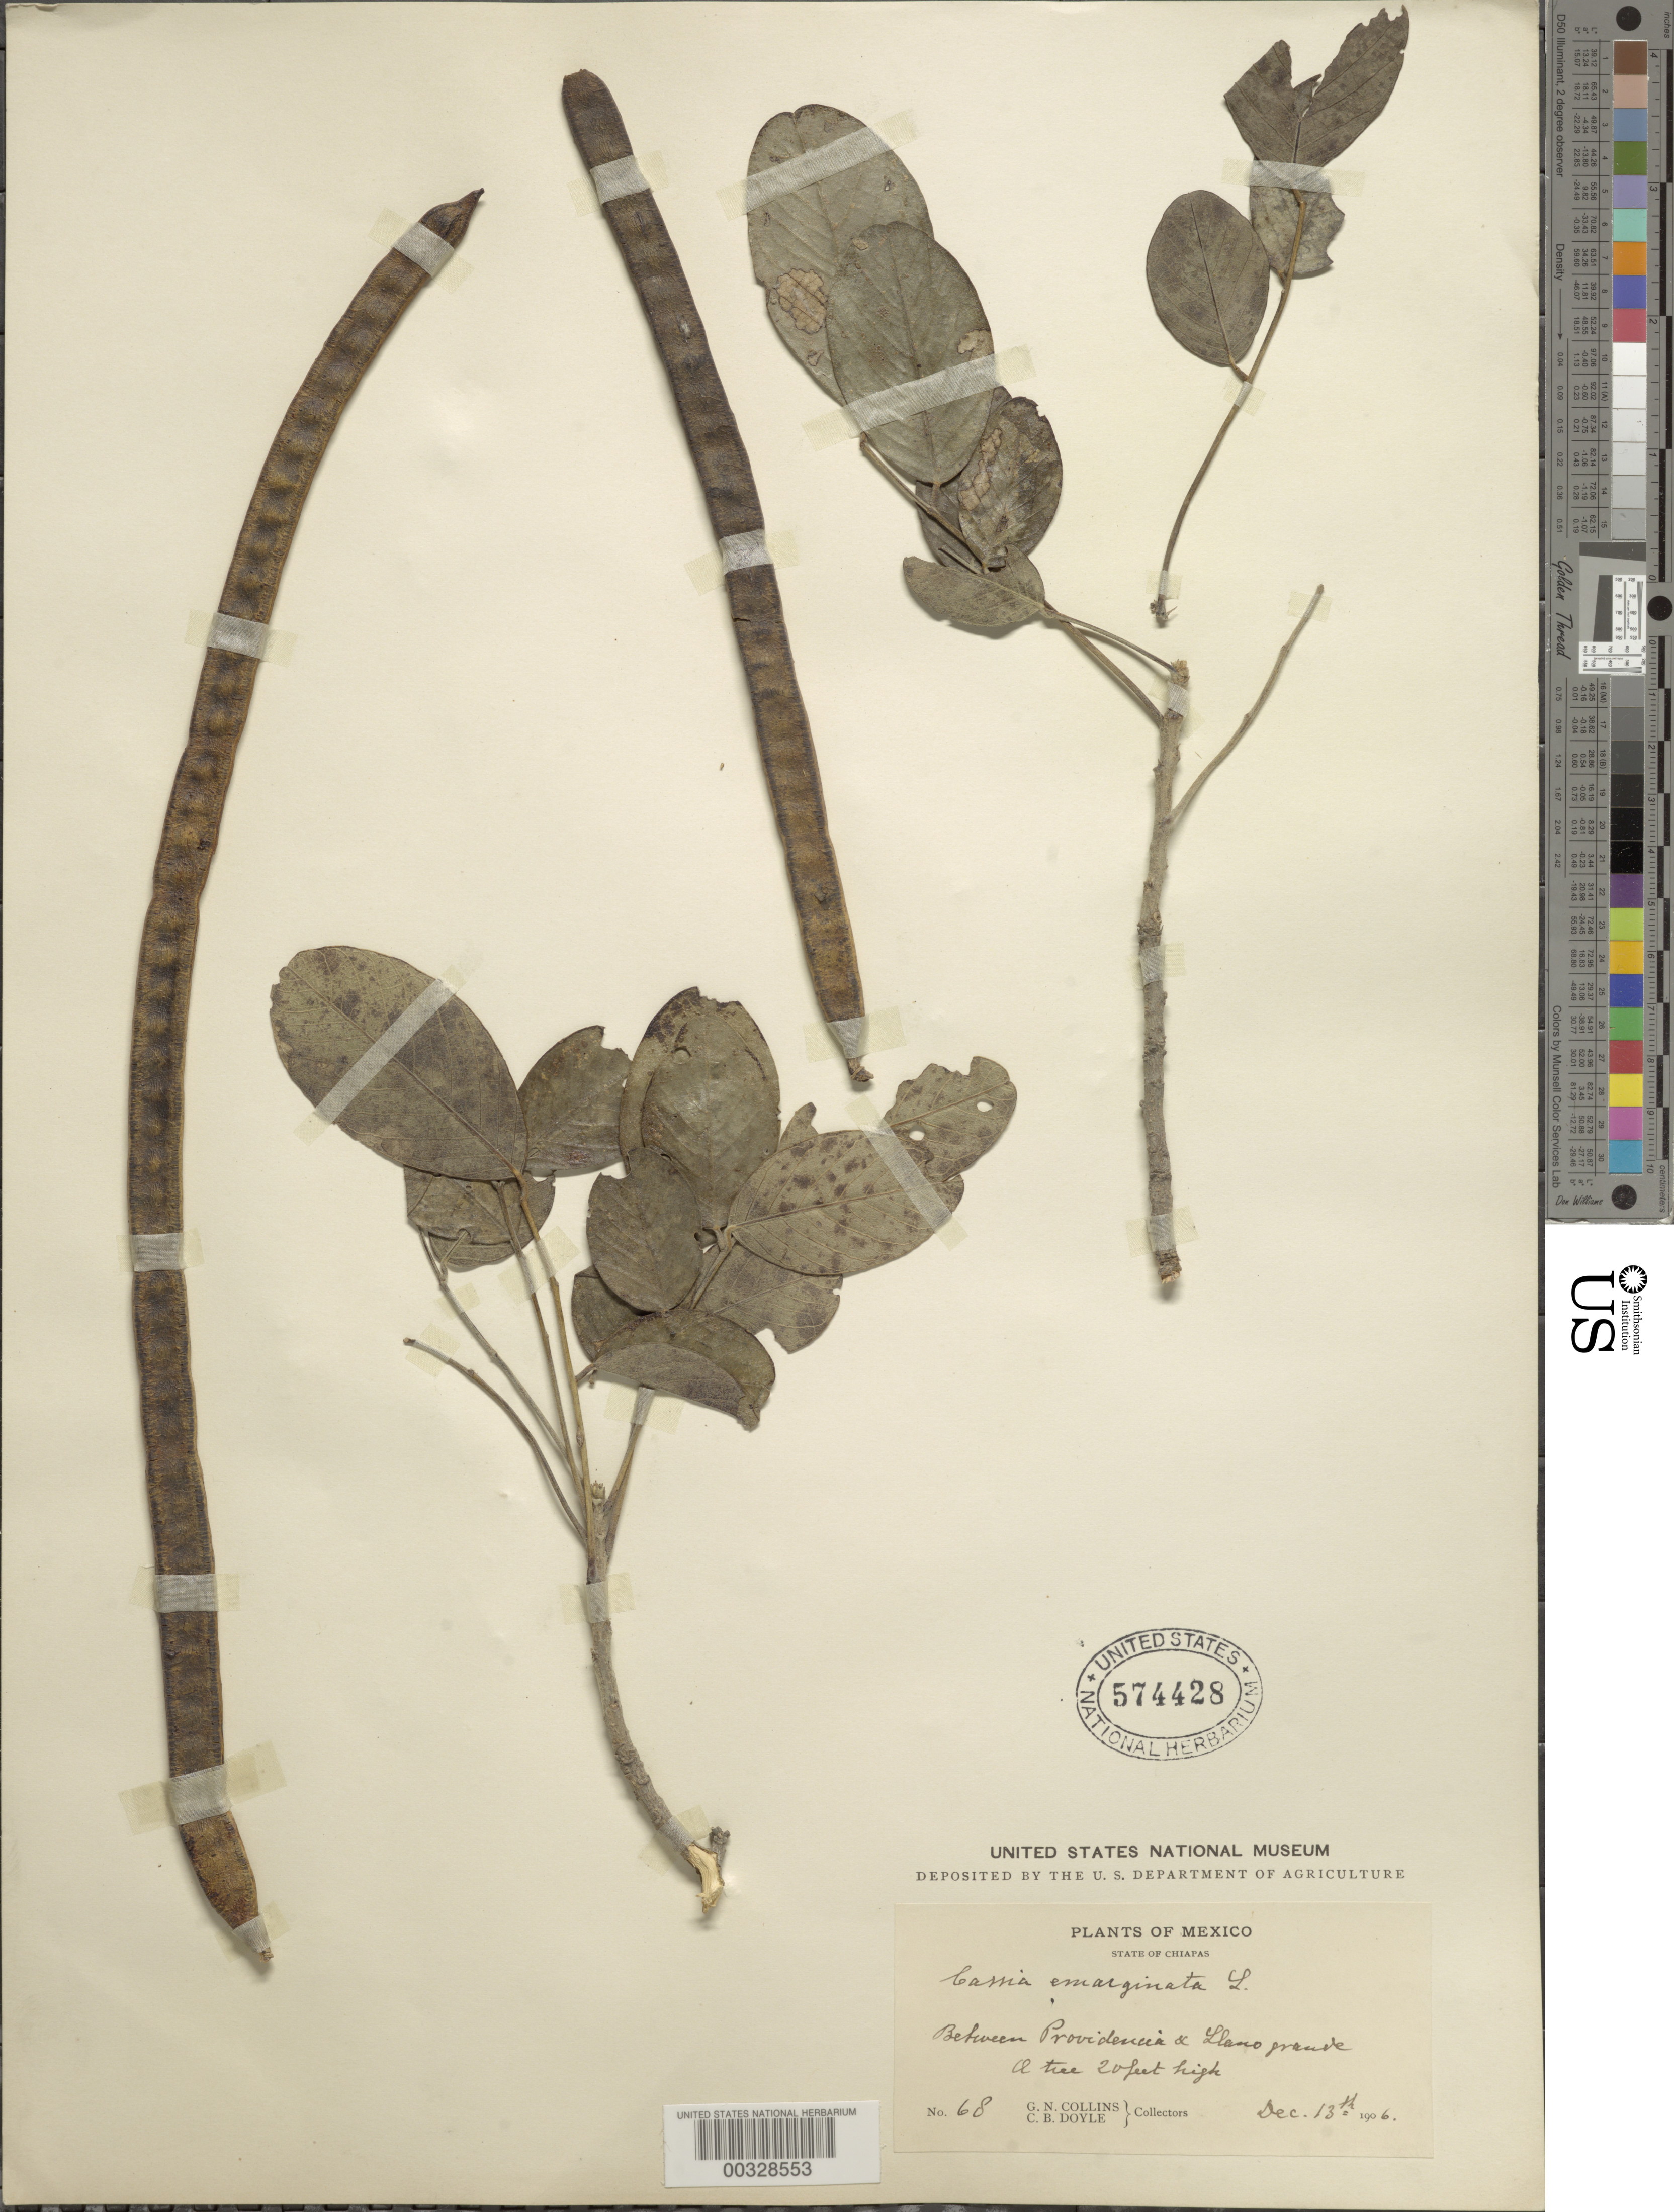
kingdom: Plantae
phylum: Tracheophyta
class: Magnoliopsida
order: Fabales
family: Fabaceae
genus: Senna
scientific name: Senna emarginata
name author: L.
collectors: G. Collins & C. Doyle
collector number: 68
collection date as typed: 13 Dec 1906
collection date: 1906-12-13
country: Mexico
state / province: Chiapas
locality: Between Providencia and Llano Grande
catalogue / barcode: US 574428